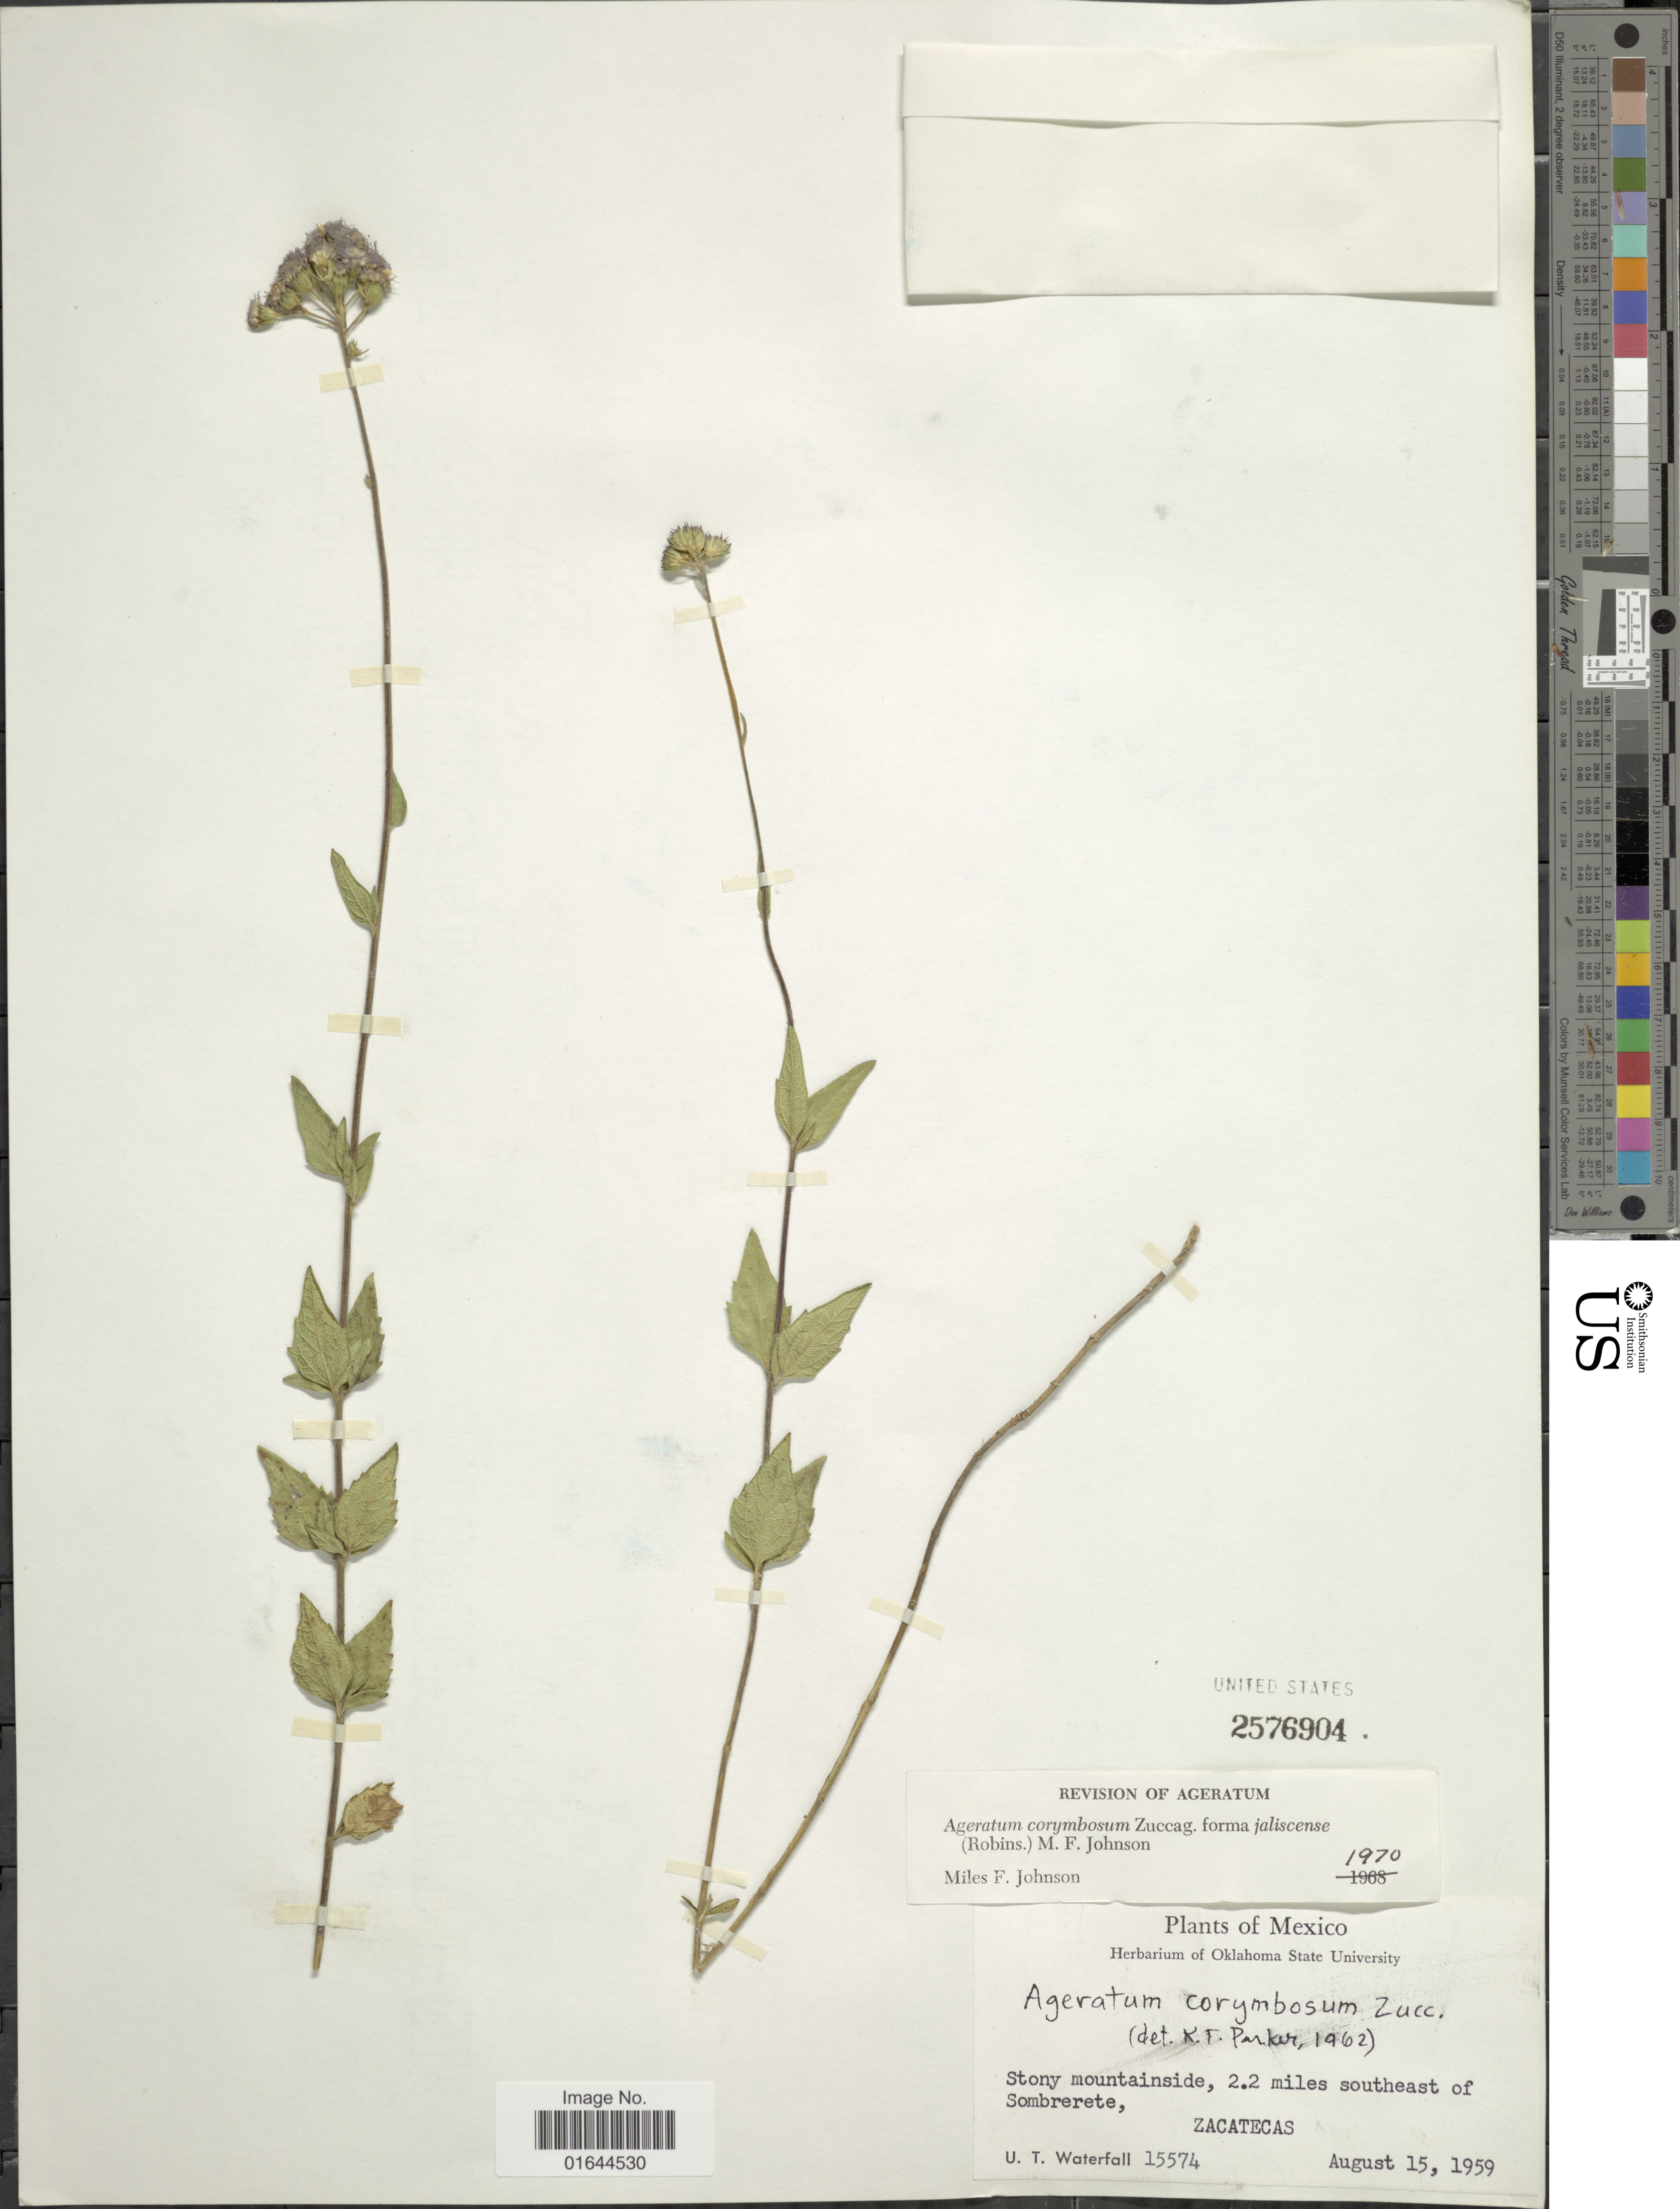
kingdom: Plantae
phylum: Tracheophyta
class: Magnoliopsida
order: Asterales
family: Asteraceae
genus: Ageratum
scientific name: Ageratum corymbosum f. jaliscense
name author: (B.L. Rob.) M.F. Johnson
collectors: U. T. Waterfall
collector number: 15574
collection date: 1959-08-15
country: Mexico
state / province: Zacatecas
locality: Mexico. Stony mountainside, 2.2 miles southeast of Sombrerete, Zacatecas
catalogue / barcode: US 2576904